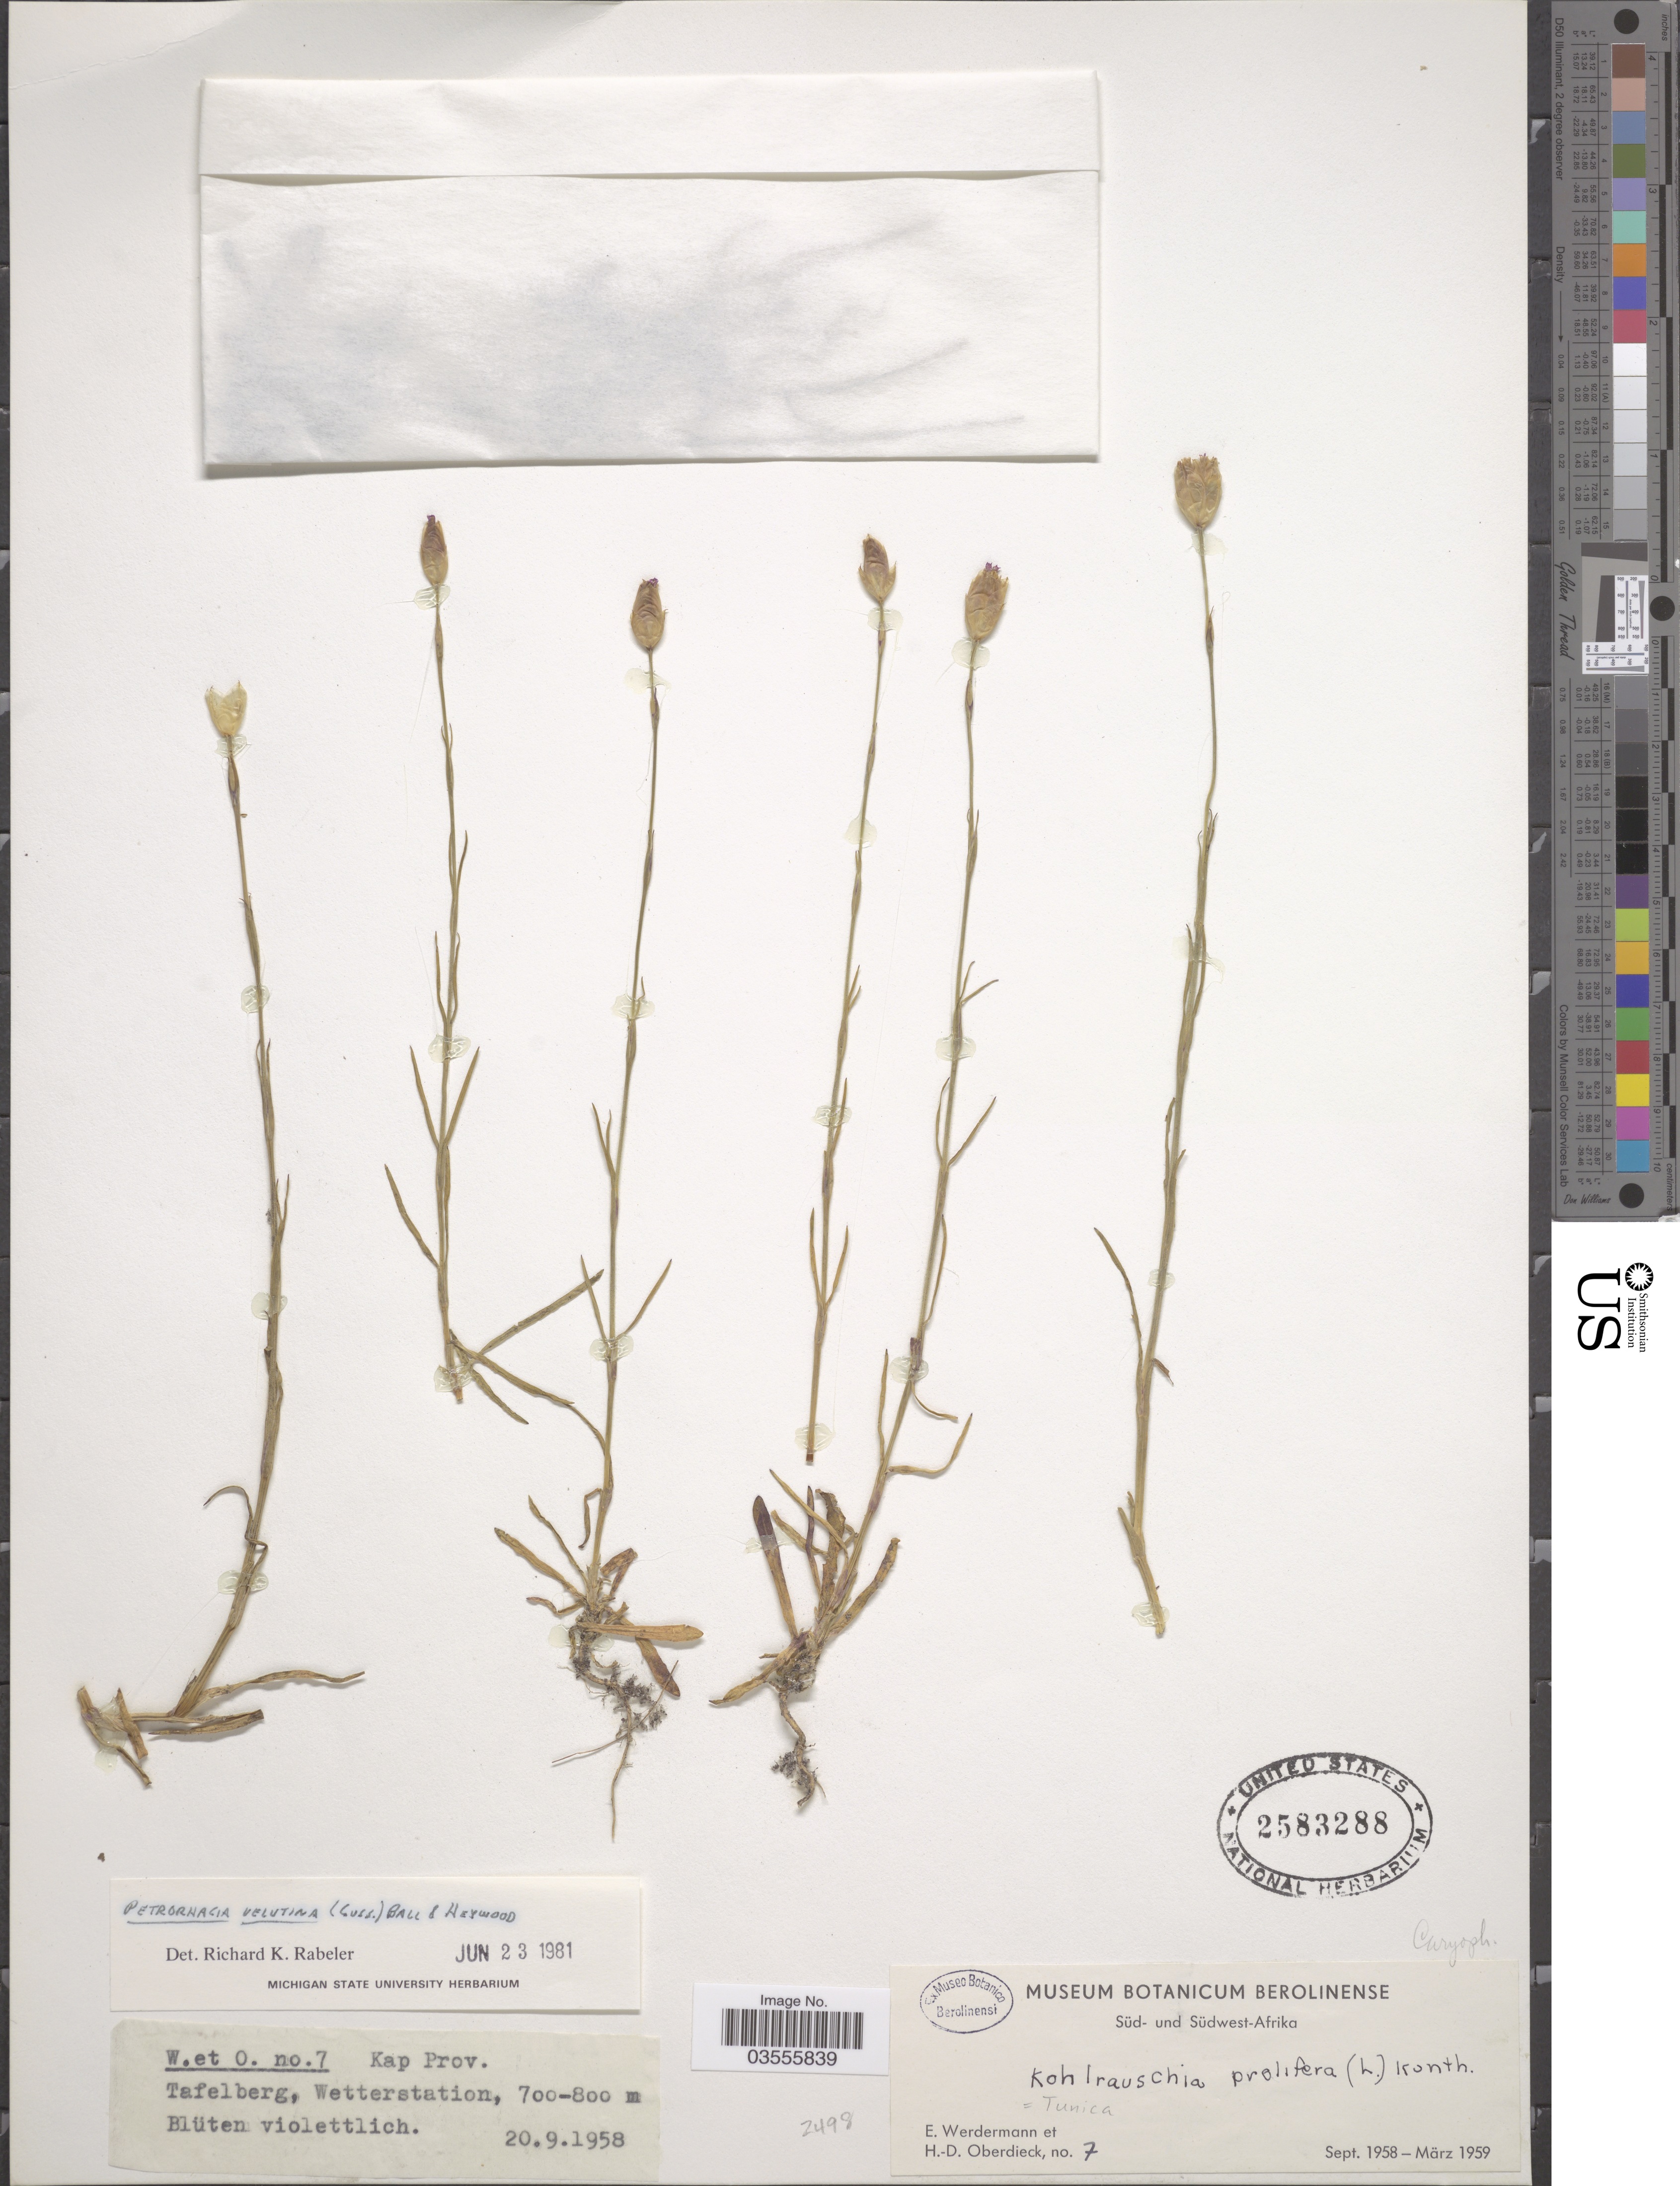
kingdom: Plantae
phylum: Tracheophyta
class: Magnoliopsida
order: Caryophyllales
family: Caryophyllaceae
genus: Petrorhagia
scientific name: Petrorhagia dubia subsp. dubia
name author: (Raf.) López & Romo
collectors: E. Werdermann & H. Oberdieck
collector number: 7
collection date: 1958-09-20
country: South Africa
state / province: Western Cape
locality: Kap Prov. Tafelberg, Wetterstation.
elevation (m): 700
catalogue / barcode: US 2583288